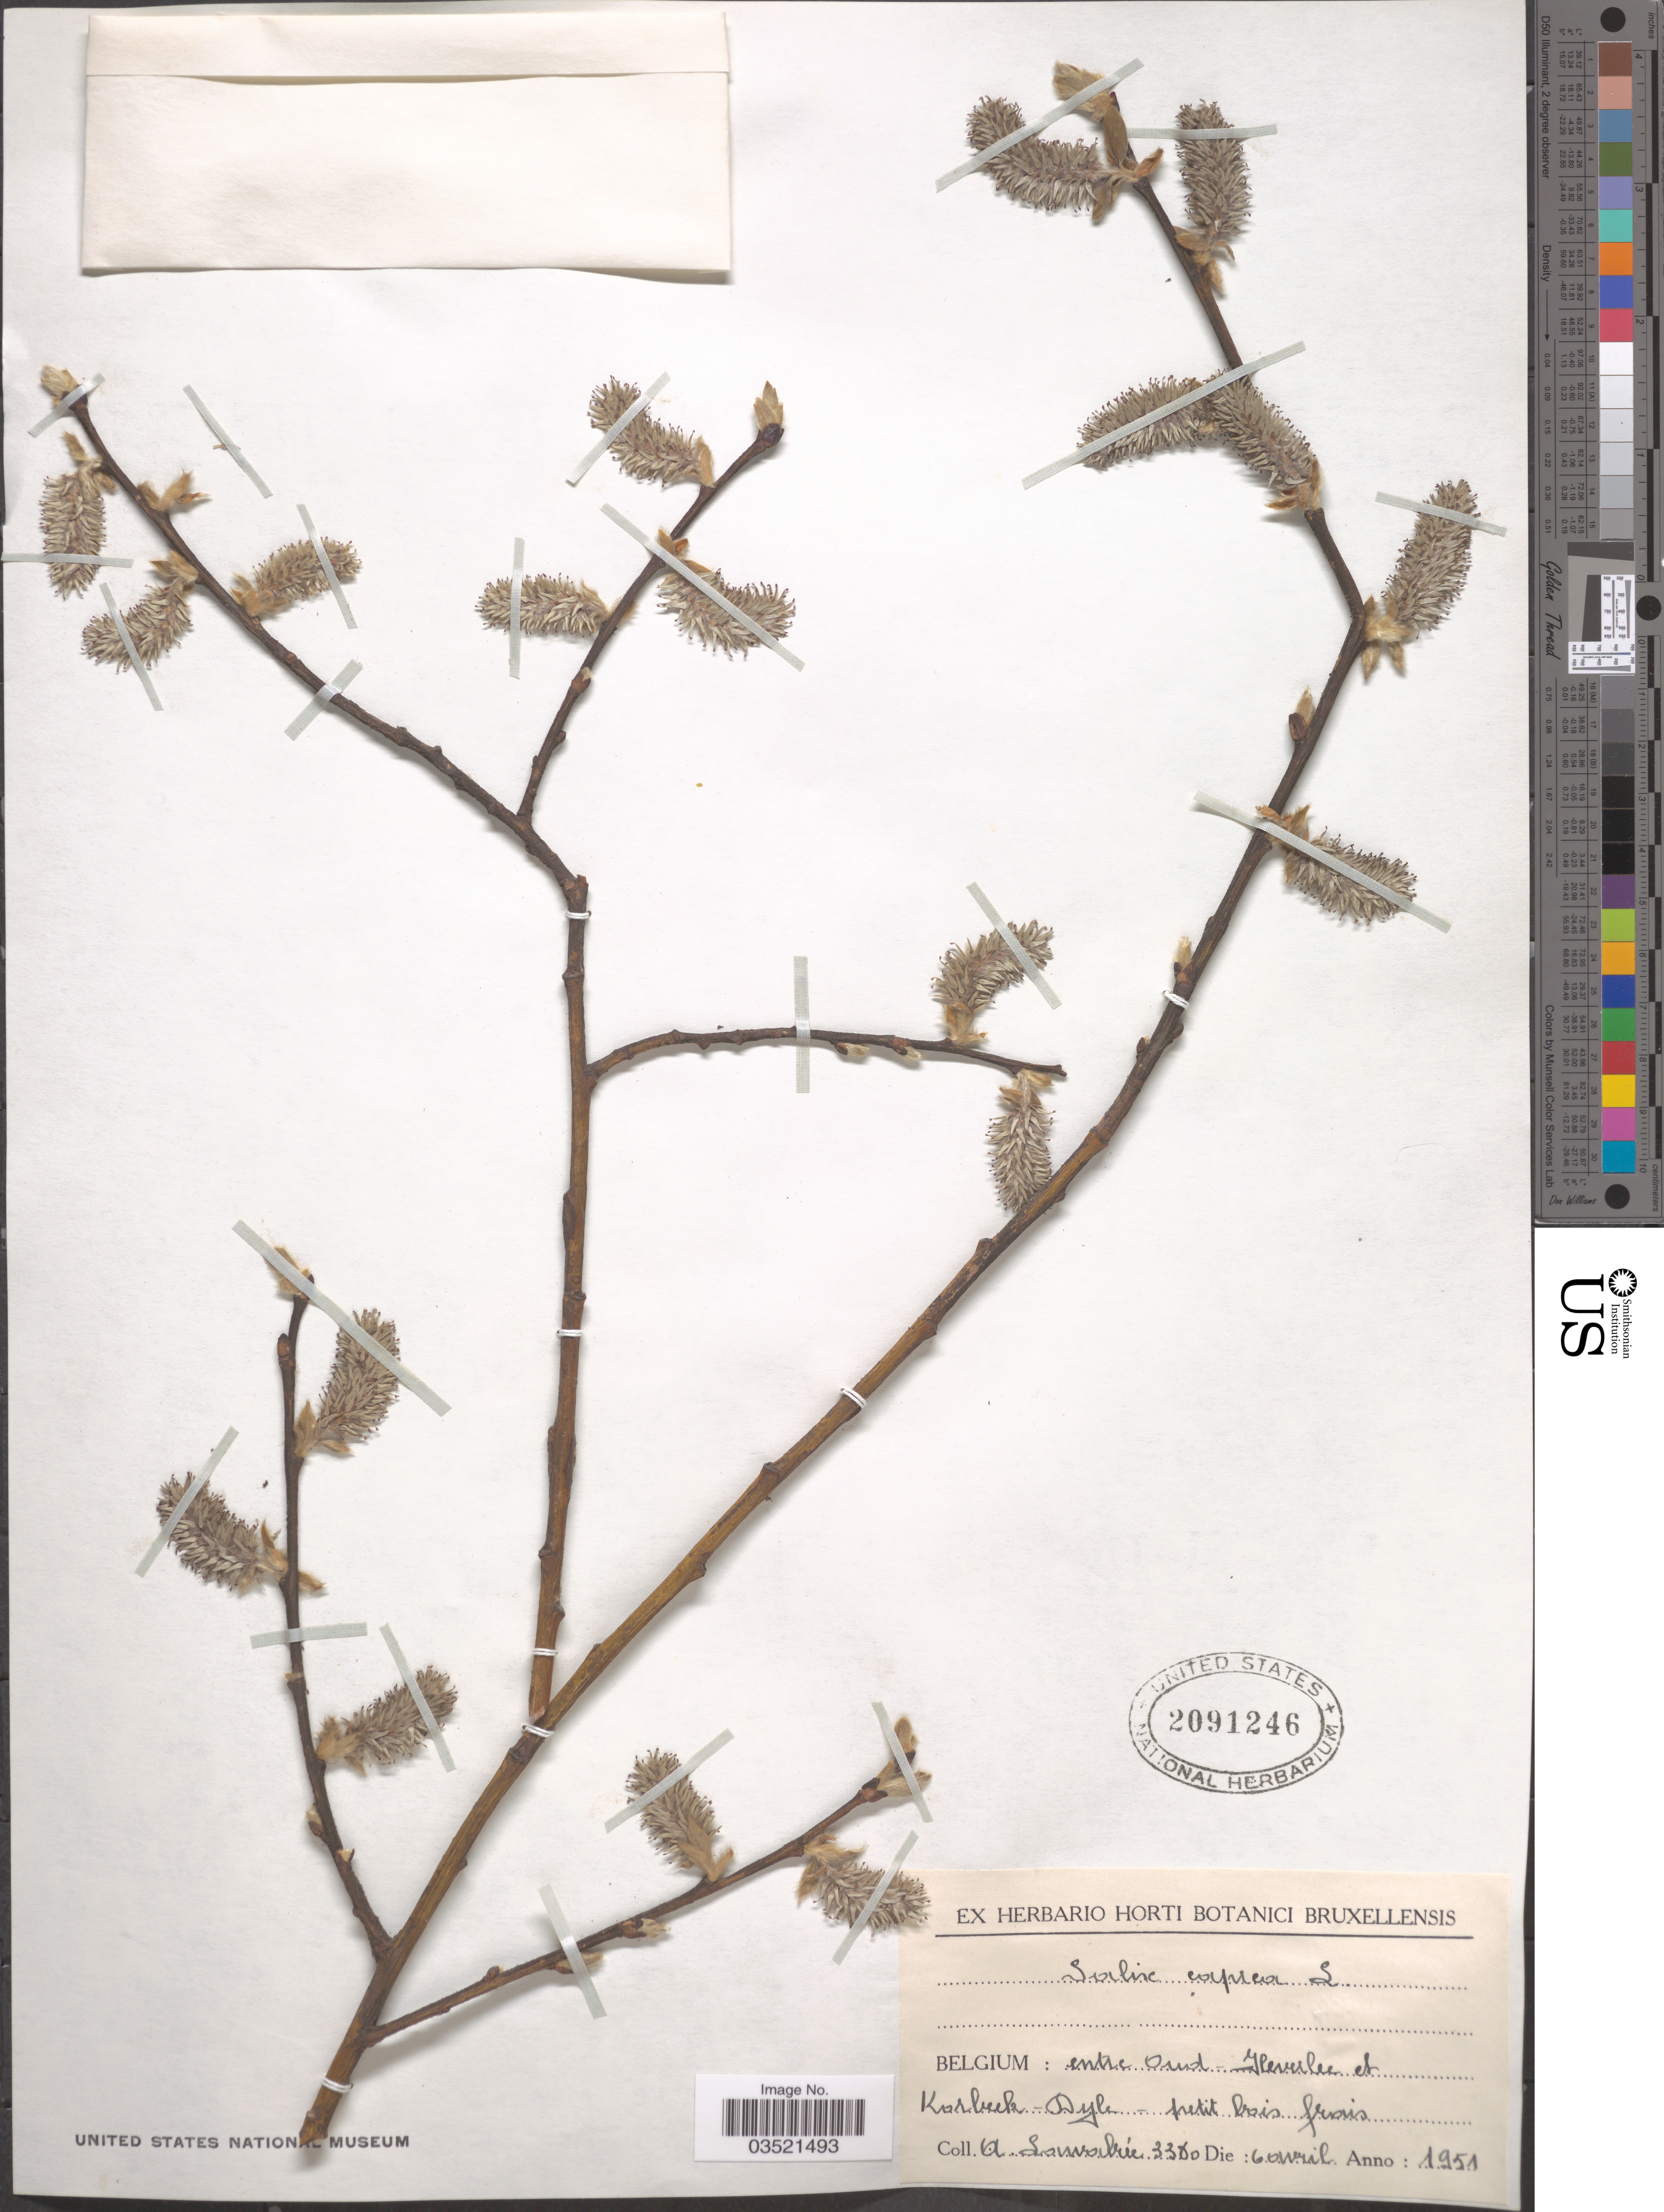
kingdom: Plantae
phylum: Tracheophyta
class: Magnoliopsida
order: Malpighiales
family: Salicaceae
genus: Salix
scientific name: Salix caprea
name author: L.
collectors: A. G. Lawalrée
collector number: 3360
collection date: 1951-04-06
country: Belgium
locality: Entre Oud-Heverlee et Korbeek-Dijle.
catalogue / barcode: US 2091246